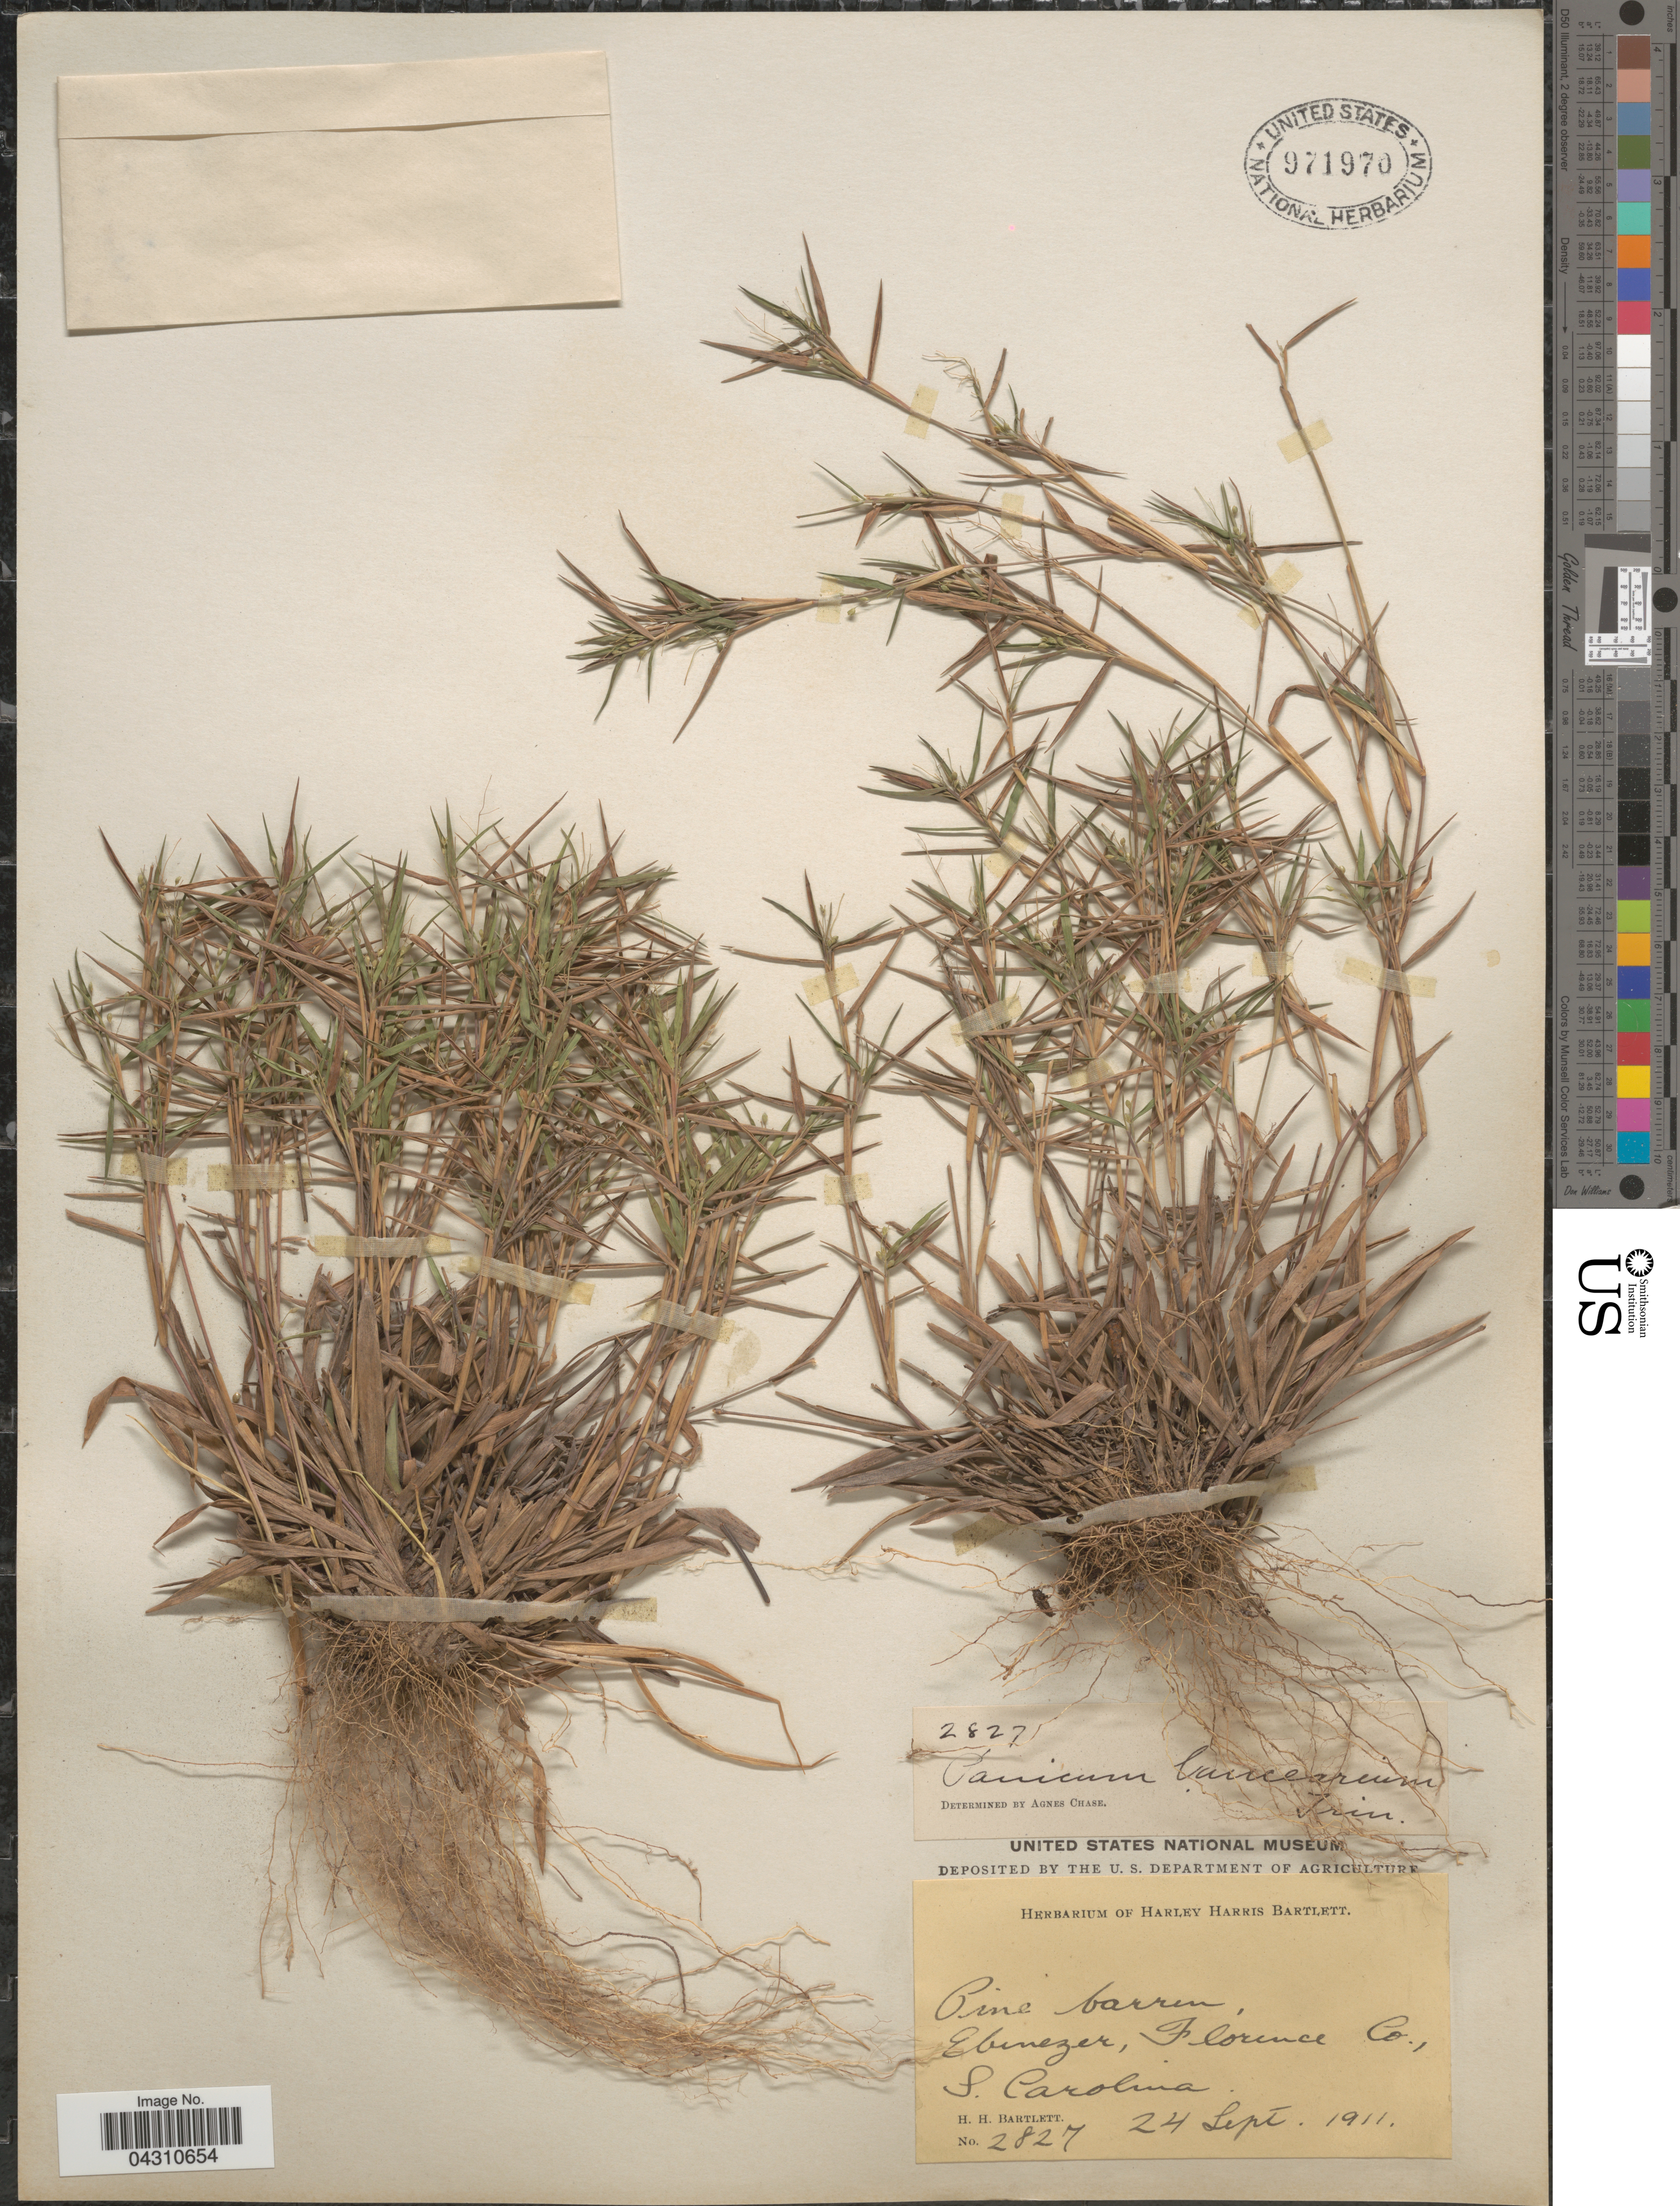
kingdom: Plantae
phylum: Tracheophyta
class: Liliopsida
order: Poales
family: Poaceae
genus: Dichanthelium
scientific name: Dichanthelium portoricense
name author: (Desv. ex Ham.) B.F. Hansen & Wunderlin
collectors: H. H. Bartlett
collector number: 2827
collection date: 1911-09-24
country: United States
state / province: South Carolina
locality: Pine barren, Ebinezer, Florence Co.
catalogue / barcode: US 971970